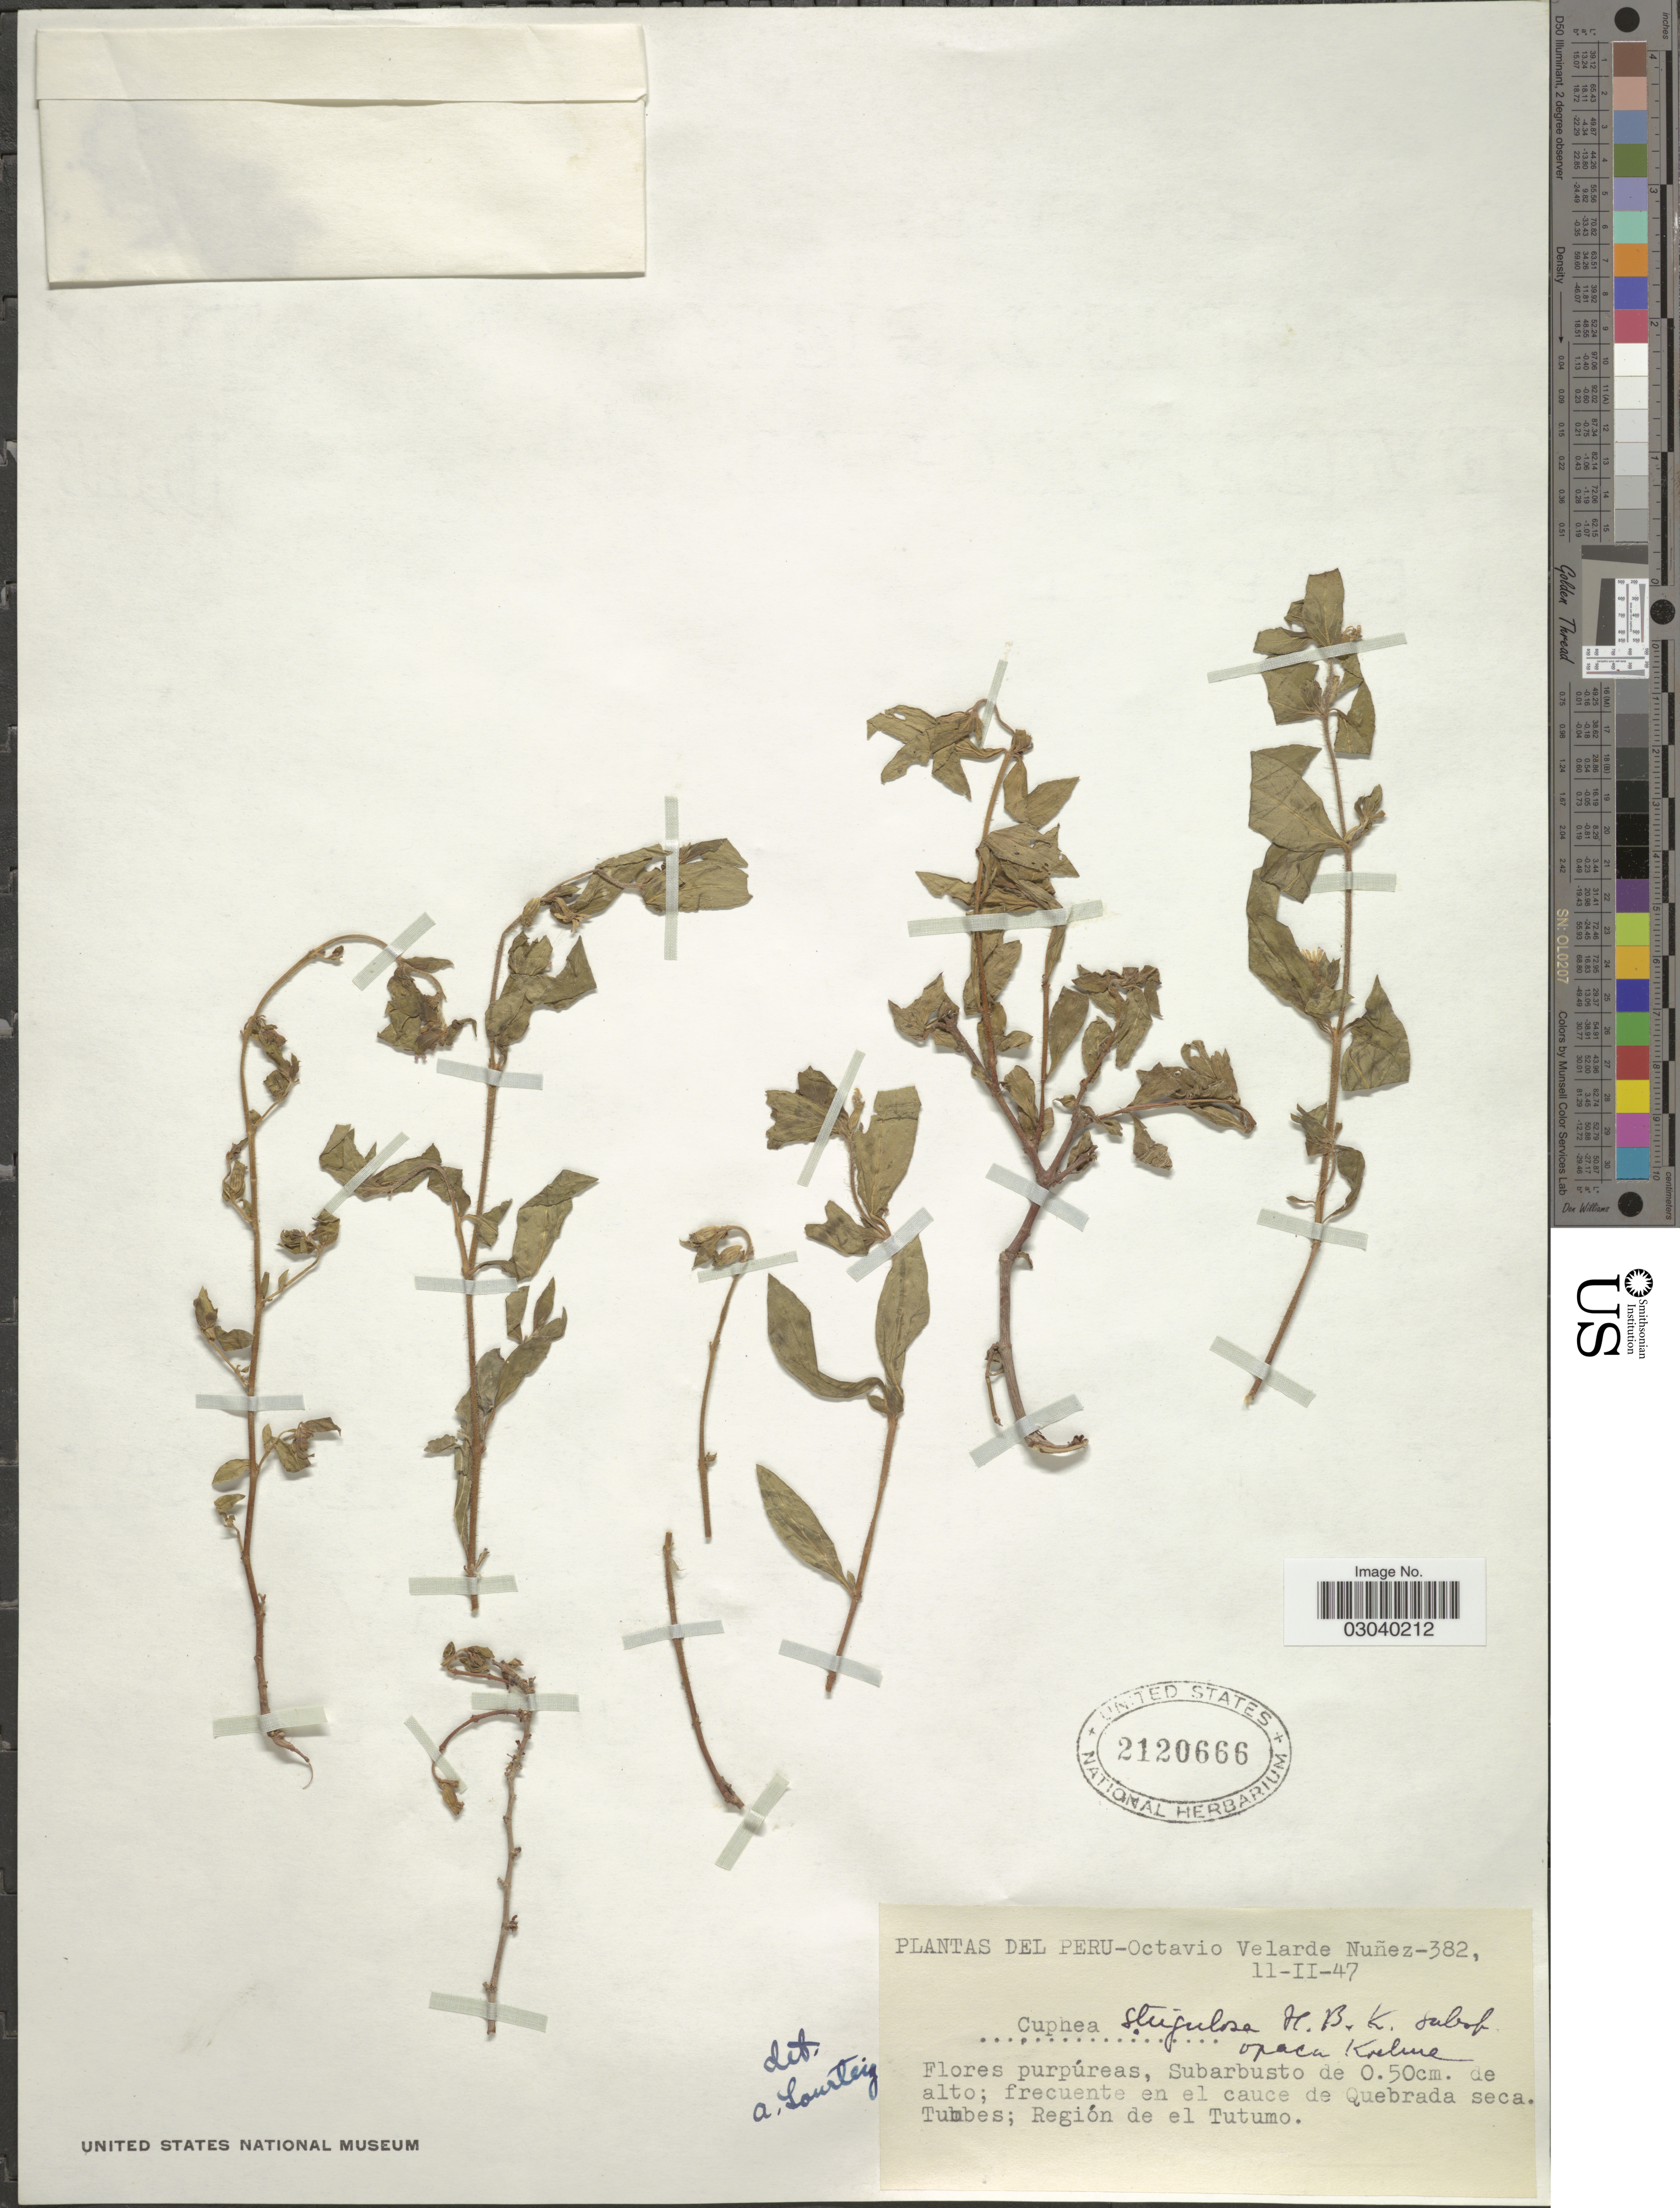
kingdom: Plantae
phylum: Tracheophyta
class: Magnoliopsida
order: Myrtales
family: Lythraceae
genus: Cuphea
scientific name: Cuphea strigulosa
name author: Kunth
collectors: O. Velarde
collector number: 382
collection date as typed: Transcribed d/m/y: 11/2/47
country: Peru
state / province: Tumbes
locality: Región de el Tutumo.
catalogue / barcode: US 2120666